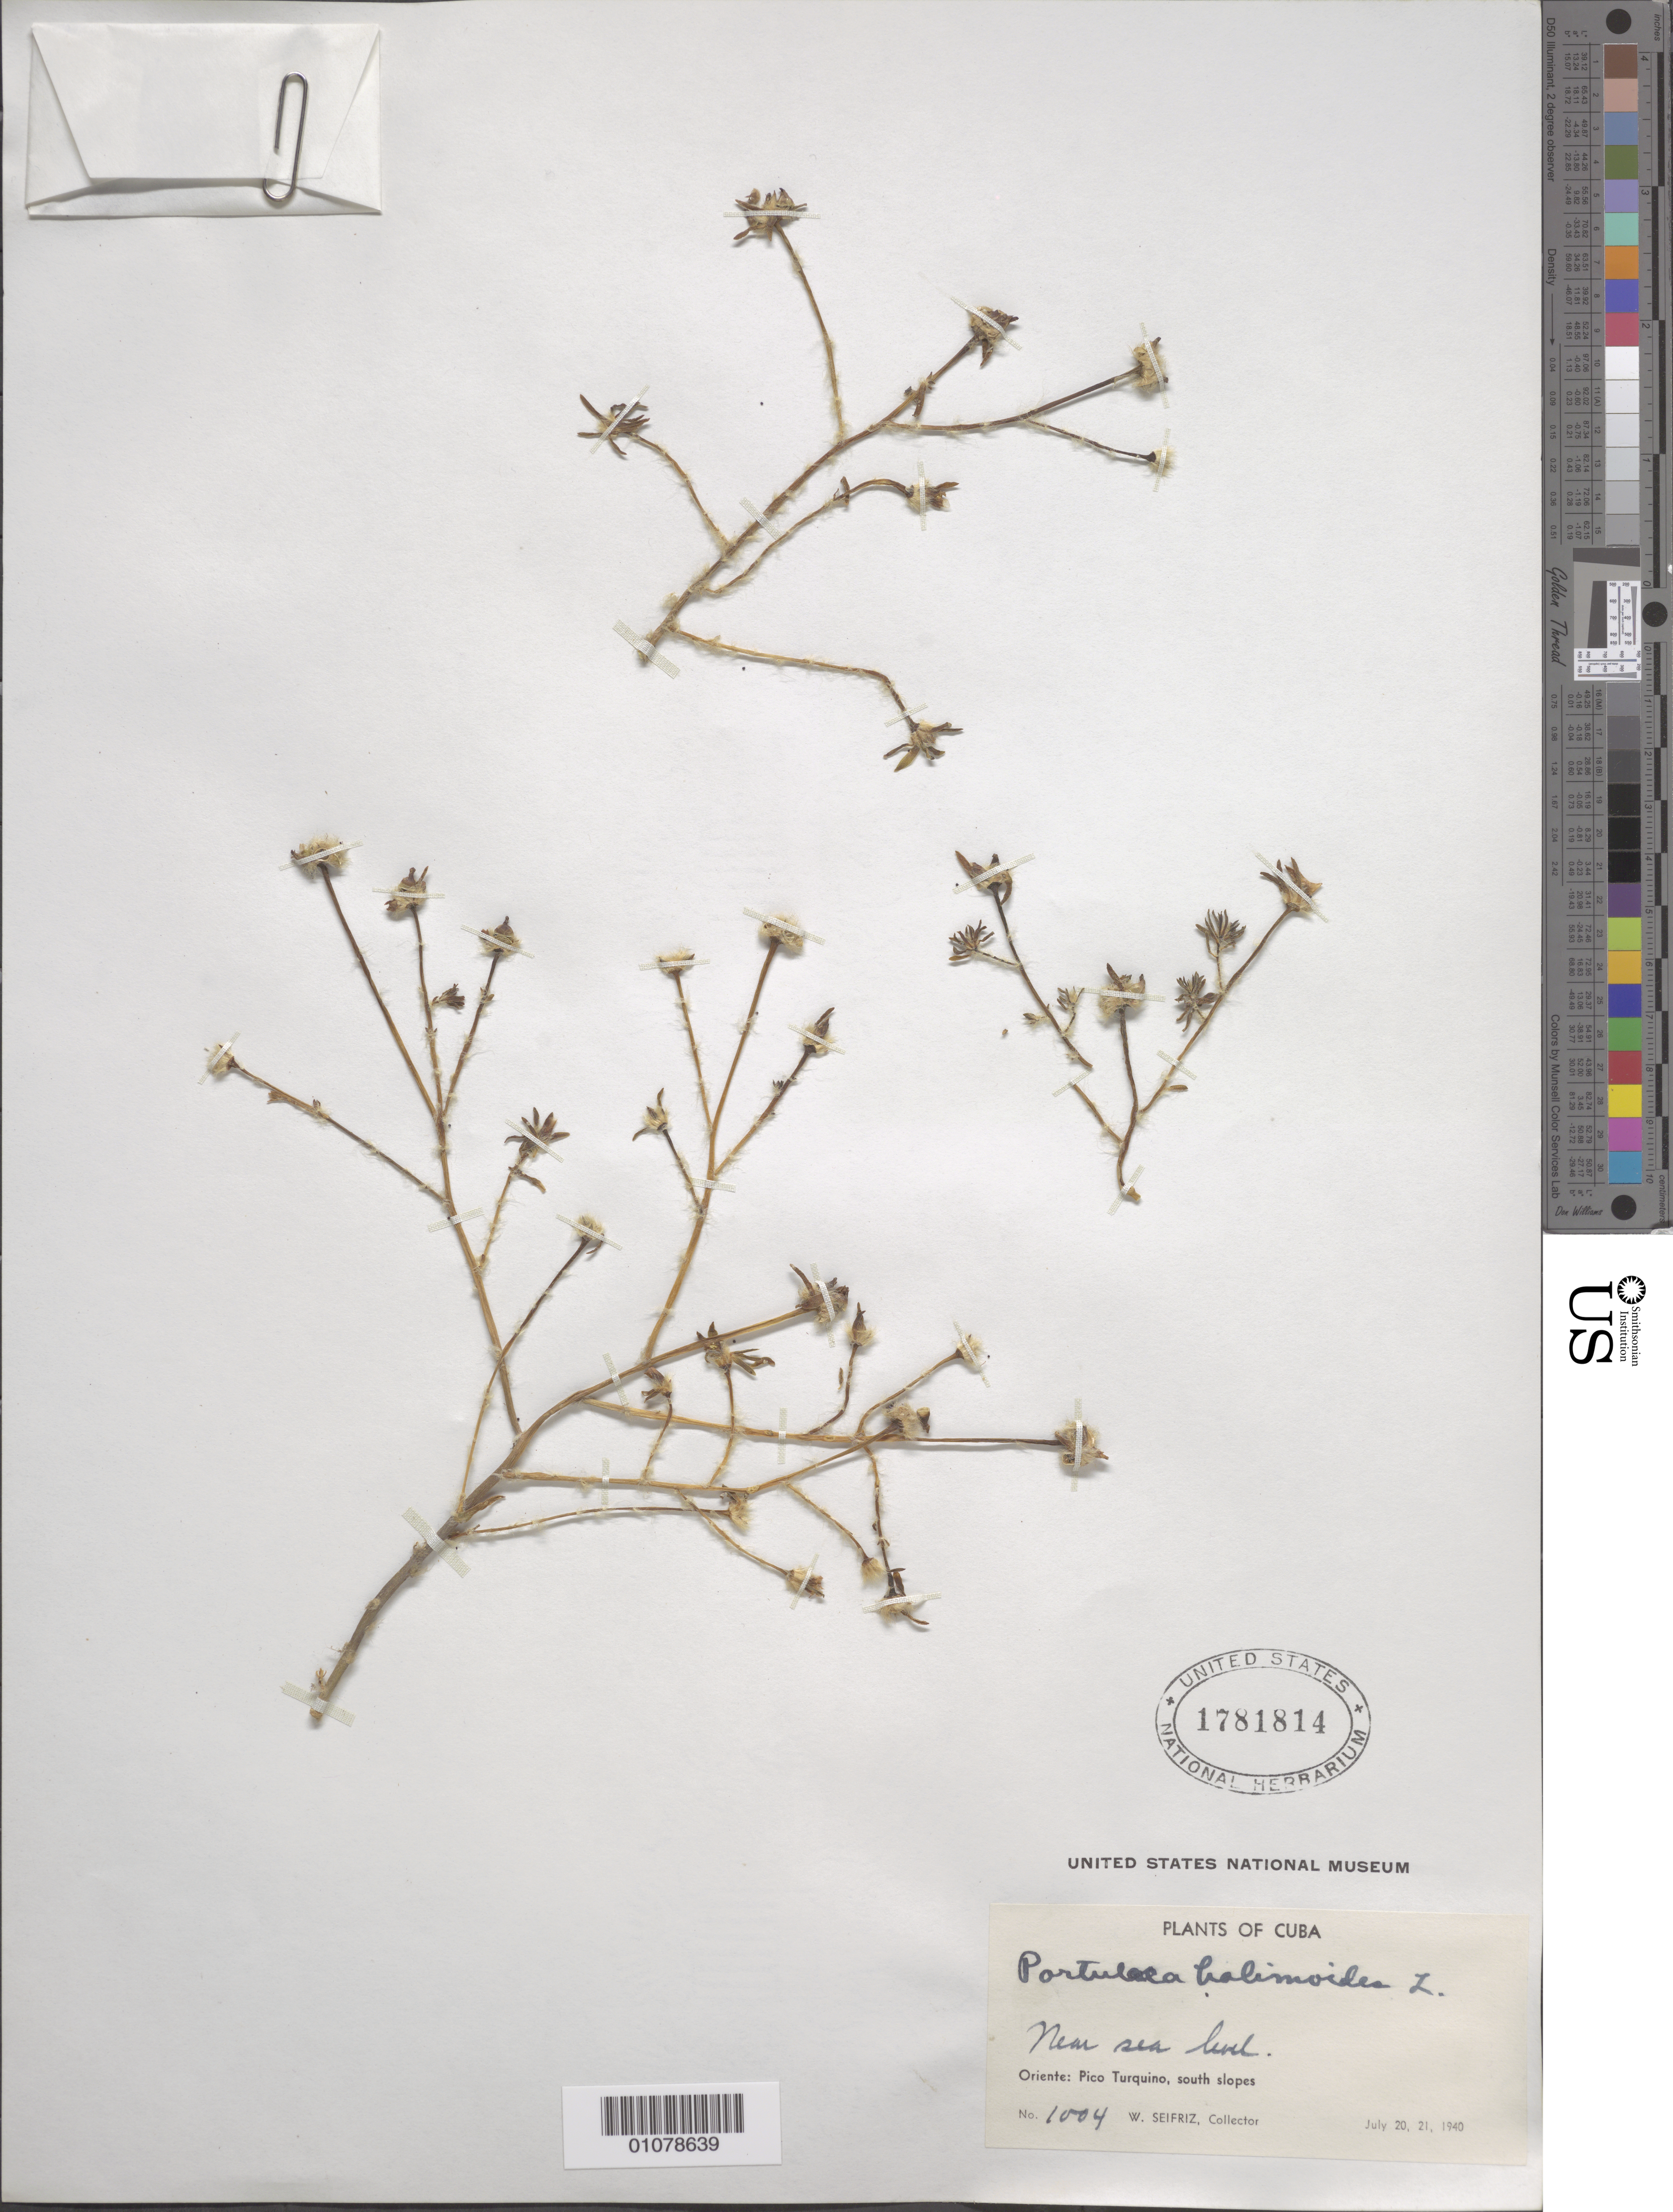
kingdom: Plantae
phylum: Tracheophyta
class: Magnoliopsida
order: Caryophyllales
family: Portulacaceae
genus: Portulaca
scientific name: Portulaca halimoides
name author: L.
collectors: W. Seifriz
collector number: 1004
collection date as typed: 20 Jul 1940 and 21 Jul 1940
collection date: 1940-07-20,1940-07-21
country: Cuba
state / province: Sancti Spiritus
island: Cuba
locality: Oriente: Pico Turquino, S slopes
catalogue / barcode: US 1781814